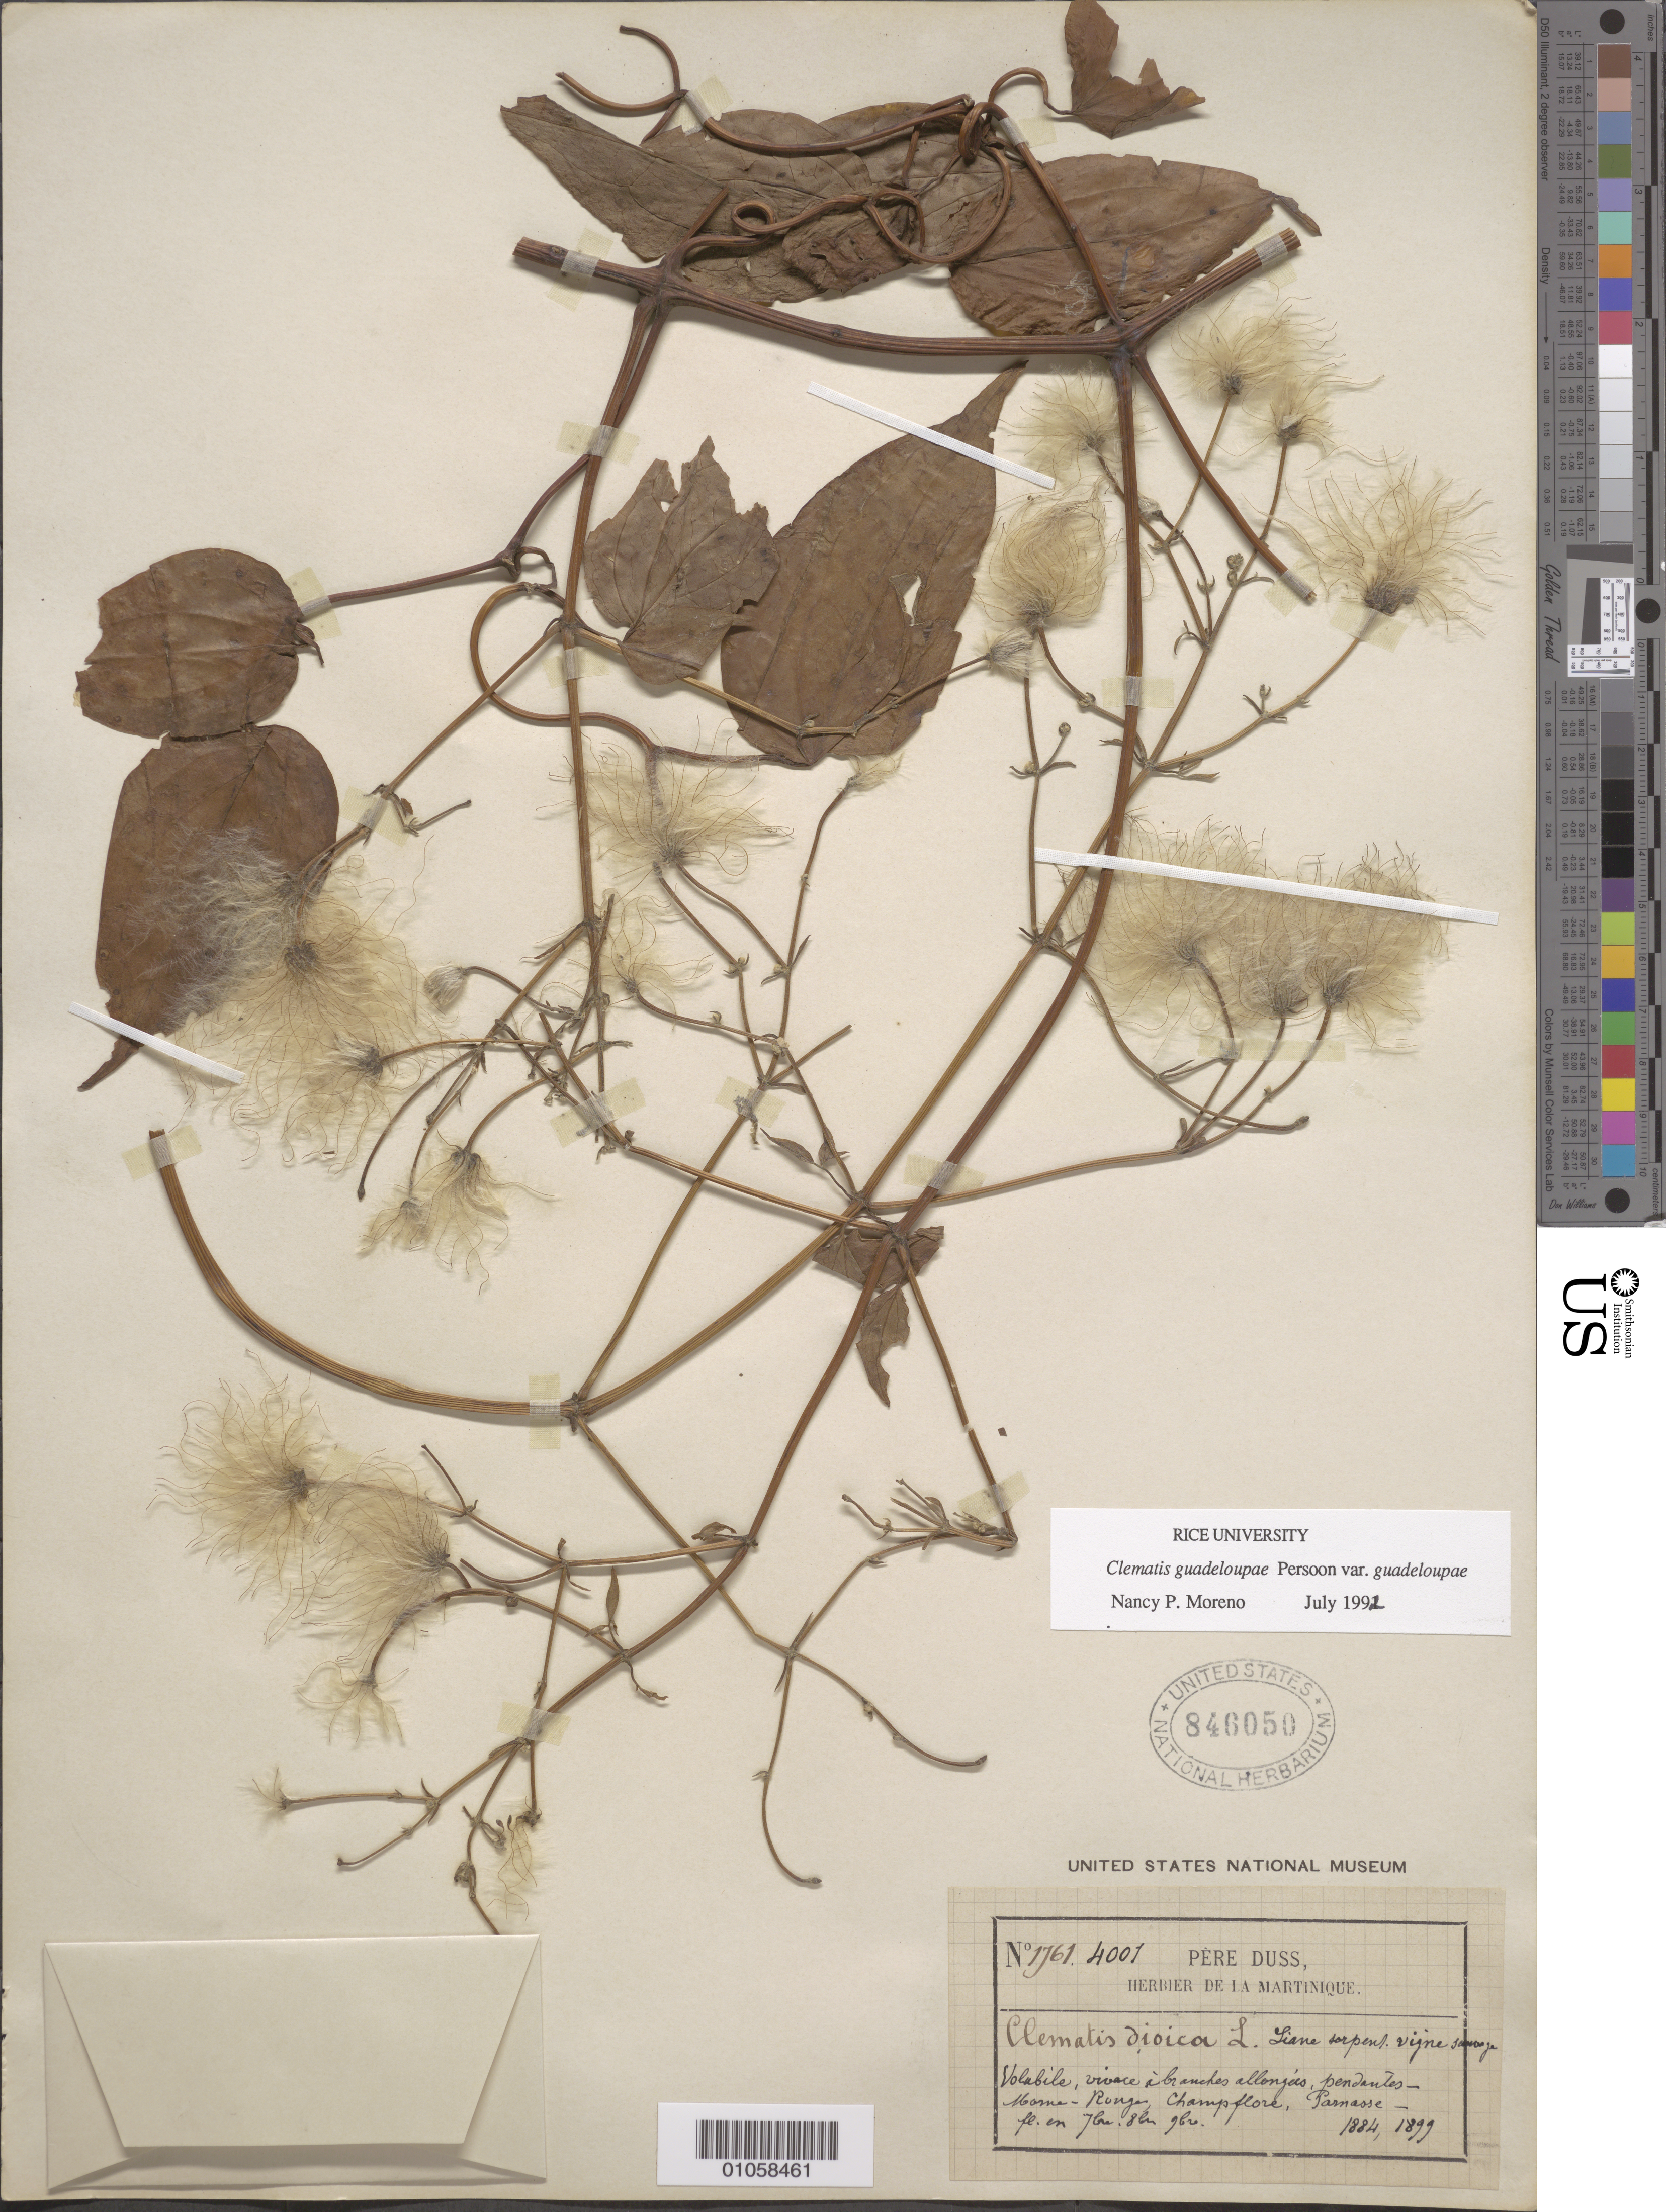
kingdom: Plantae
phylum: Tracheophyta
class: Magnoliopsida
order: Ranunculales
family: Ranunculaceae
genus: Clematis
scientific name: Clematis guadeloupae var. guadeloupae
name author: Pers.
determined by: Moreno, N. P.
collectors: Père Duss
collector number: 1761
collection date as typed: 1884 and -- --- 1899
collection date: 1884,1899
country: Martinique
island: Martinique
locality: Morne Rouge, Champflore, Parnasse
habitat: Volubile, vivace à branches alongées, pendantes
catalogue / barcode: US 846050